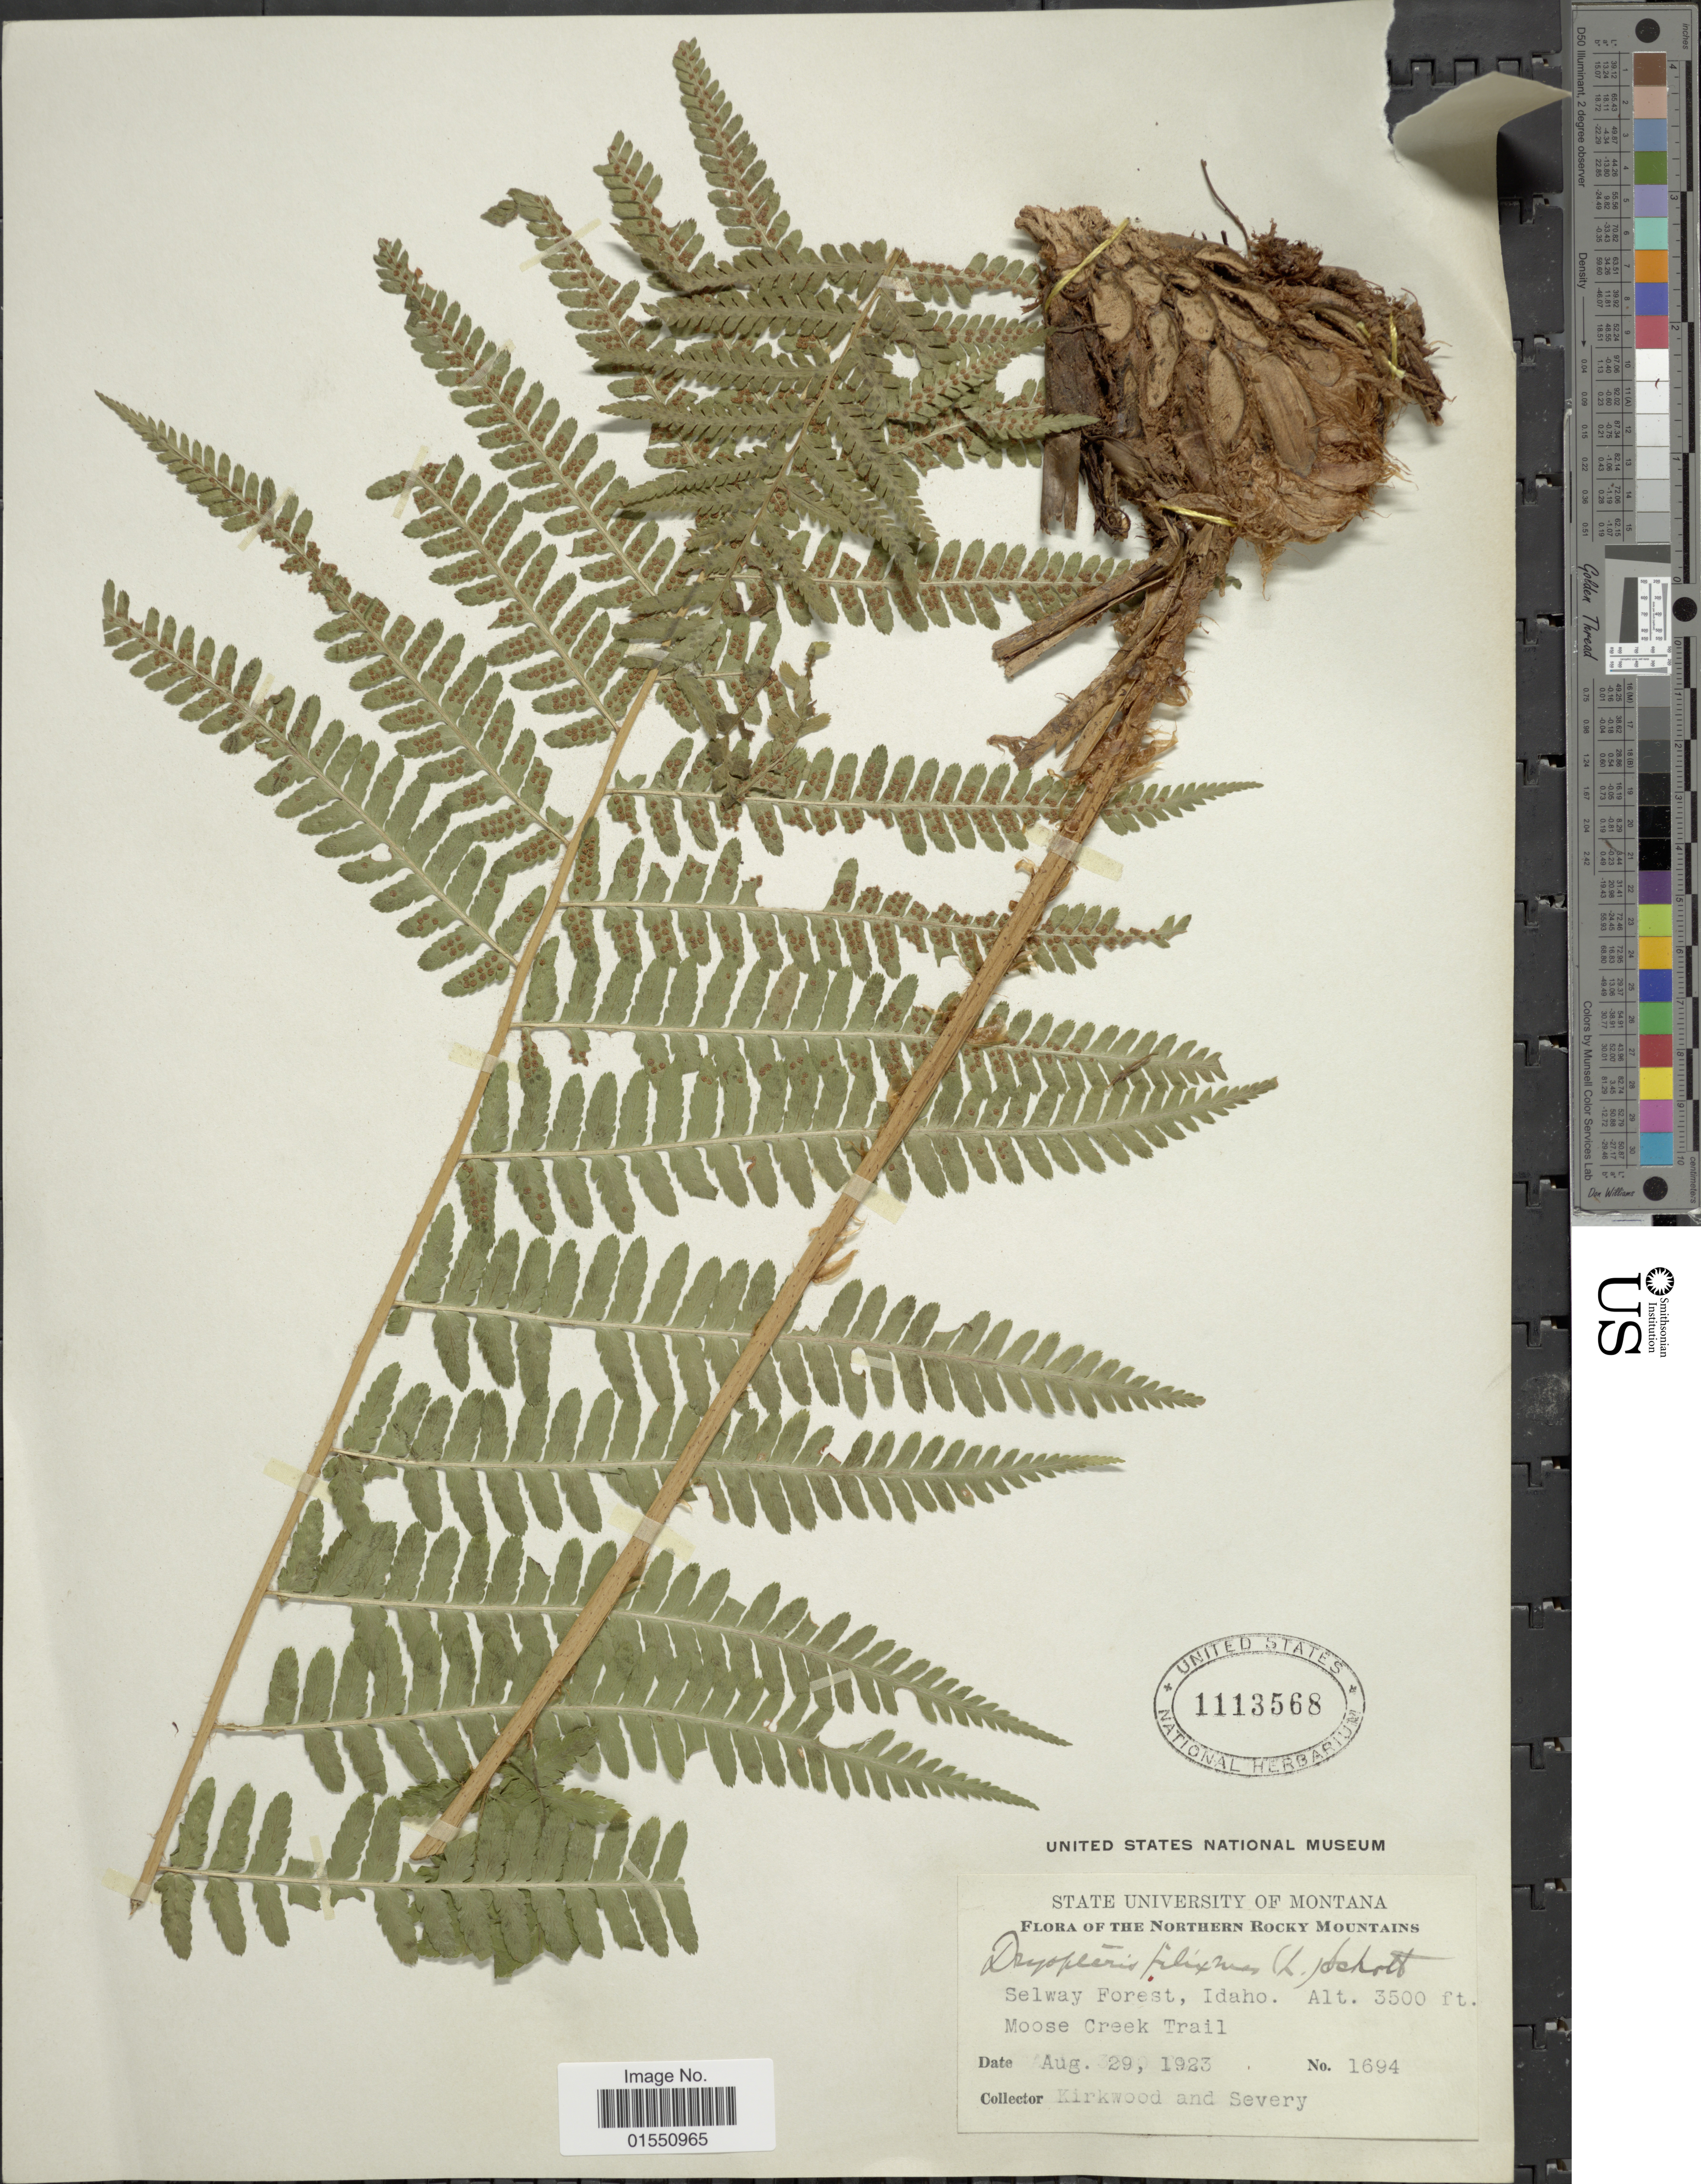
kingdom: Plantae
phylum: Tracheophyta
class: Polypodiopsida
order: Polypodiales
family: Dryopteridaceae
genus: Dryopteris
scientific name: Dryopteris filix-mas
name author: (L.) Schott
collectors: Kirkwood & Severy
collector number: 1694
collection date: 1923-08-29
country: United States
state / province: Idaho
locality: Selway Forest. Moose Creek Trail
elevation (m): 1067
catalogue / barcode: US 1113568